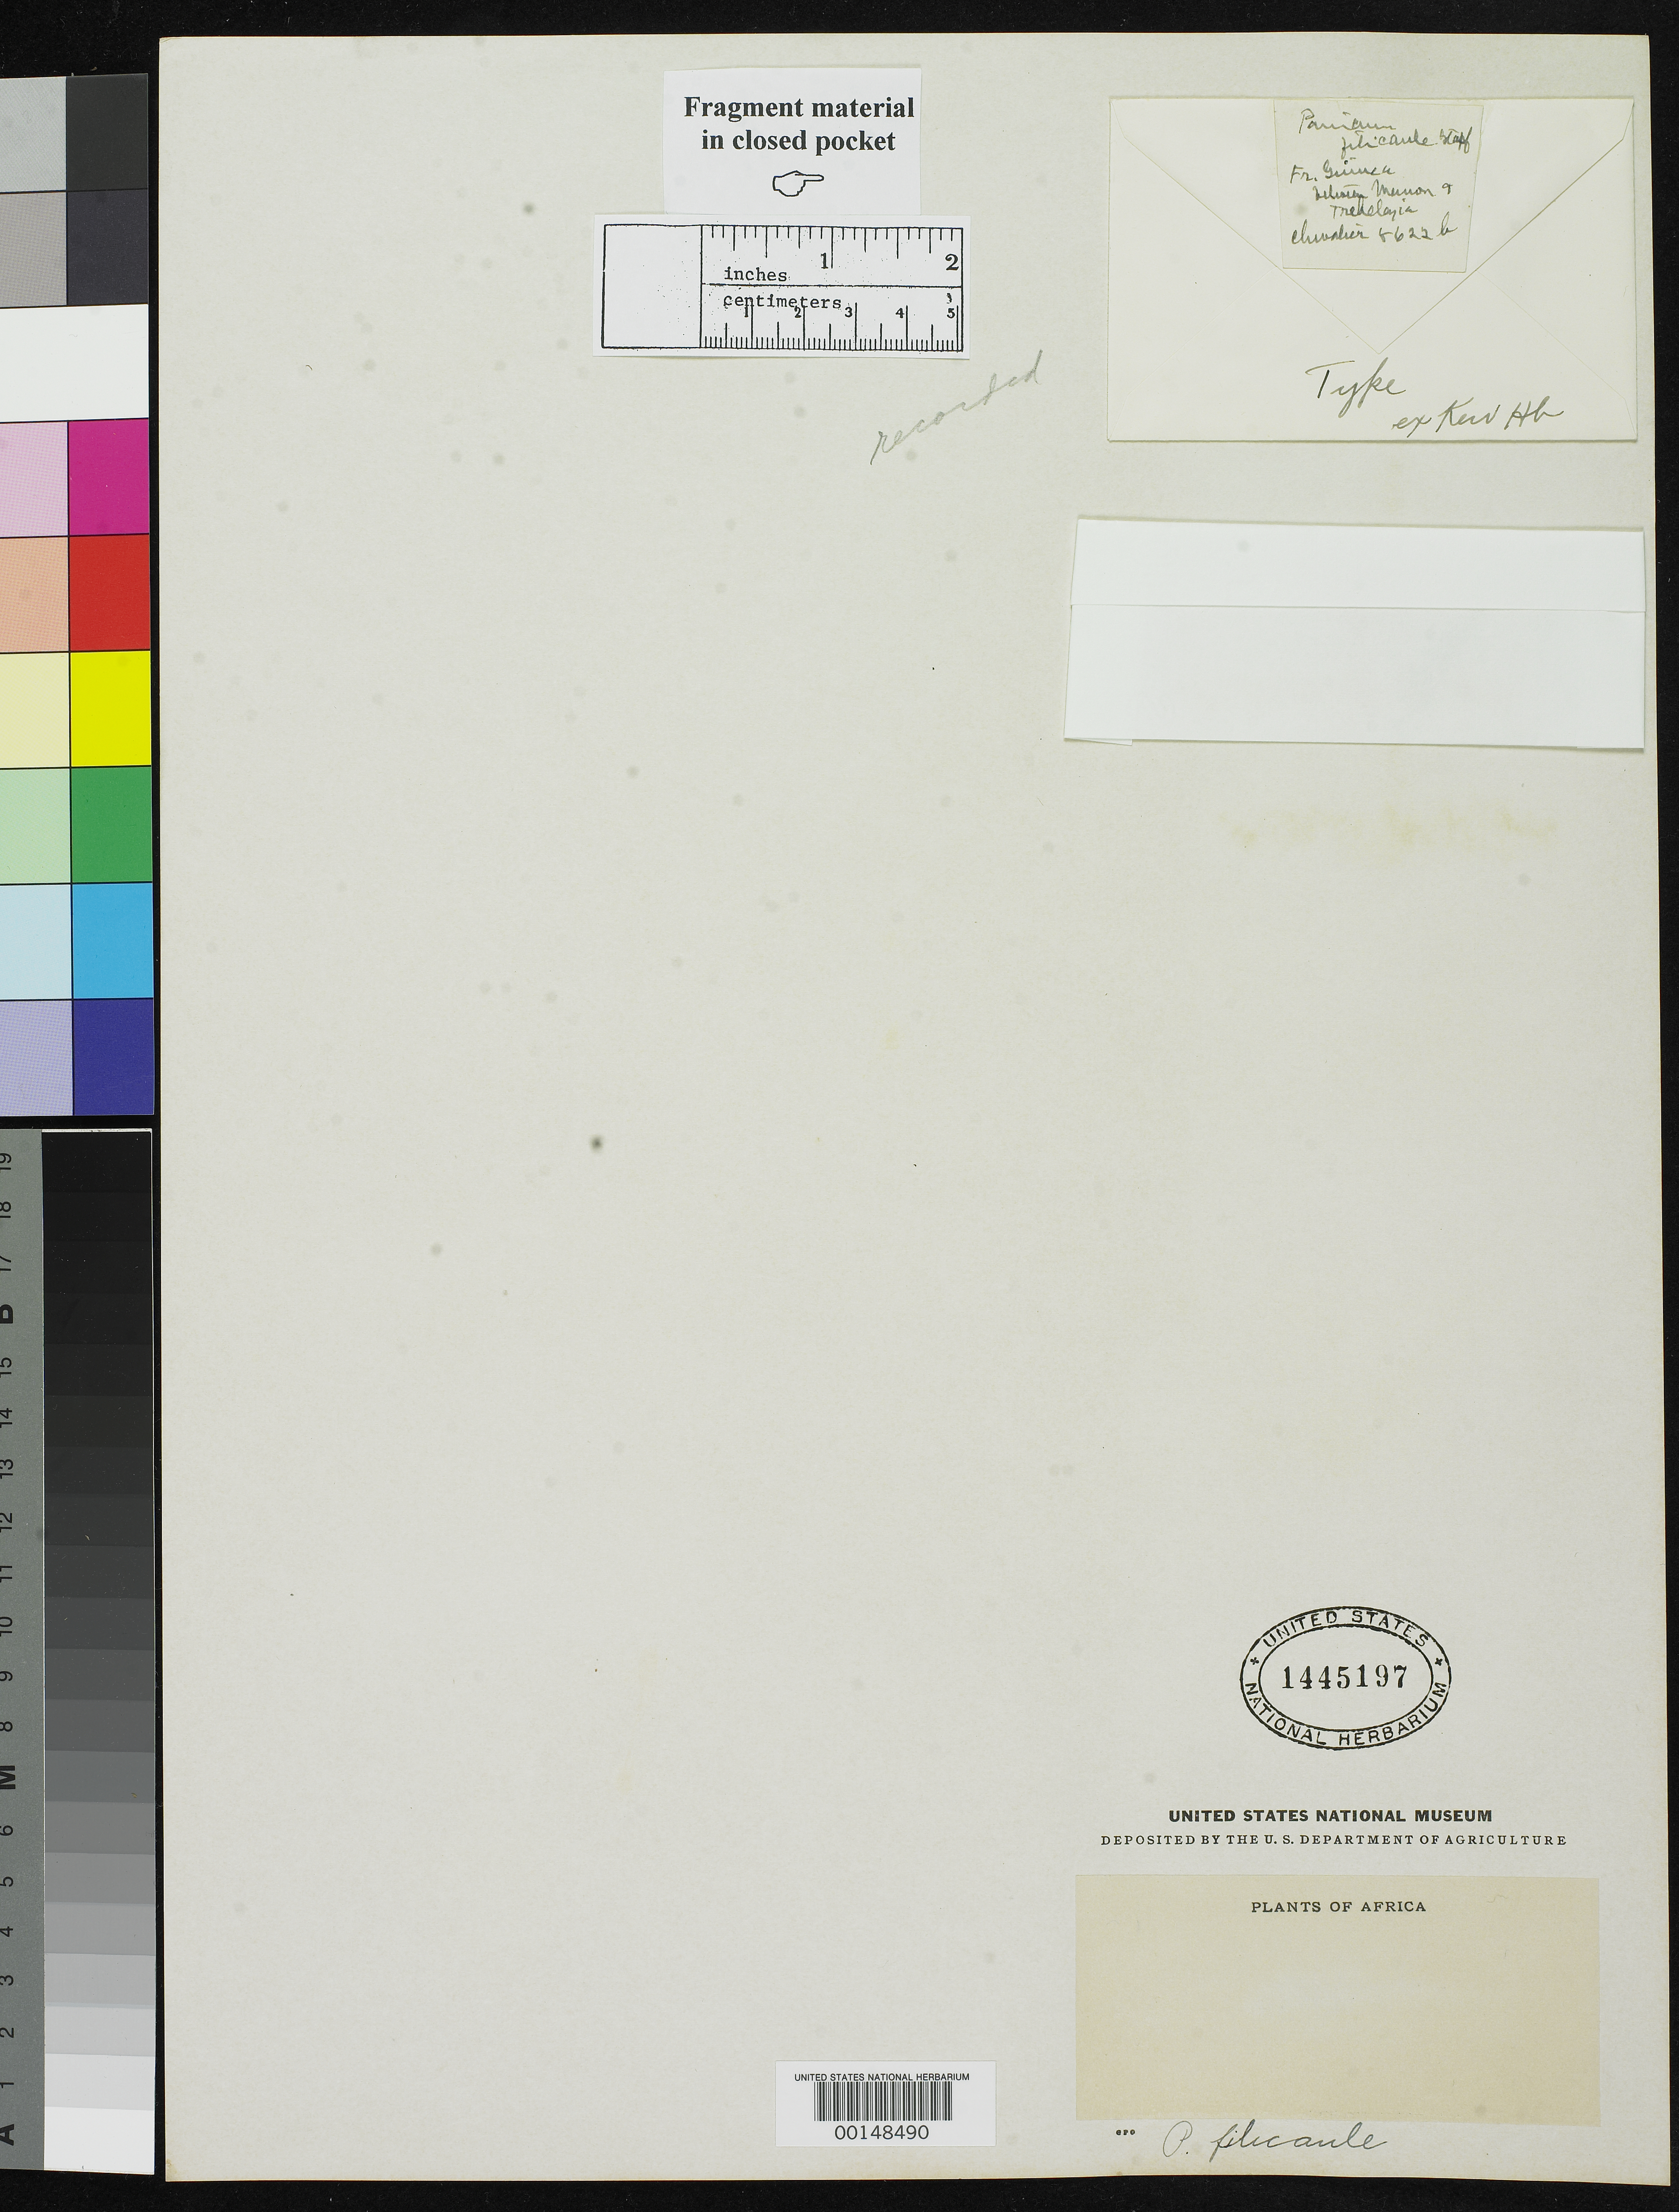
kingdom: Plantae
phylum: Tracheophyta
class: Liliopsida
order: Poales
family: Poaceae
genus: Panicum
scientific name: Panicum filicaule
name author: Stapf in Prain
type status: Type Fragment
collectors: A. J. Chevalier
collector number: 8622 b 15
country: Guinea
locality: Between Memon and Trebeleysia, Fouta Jallon.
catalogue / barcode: US 1445197